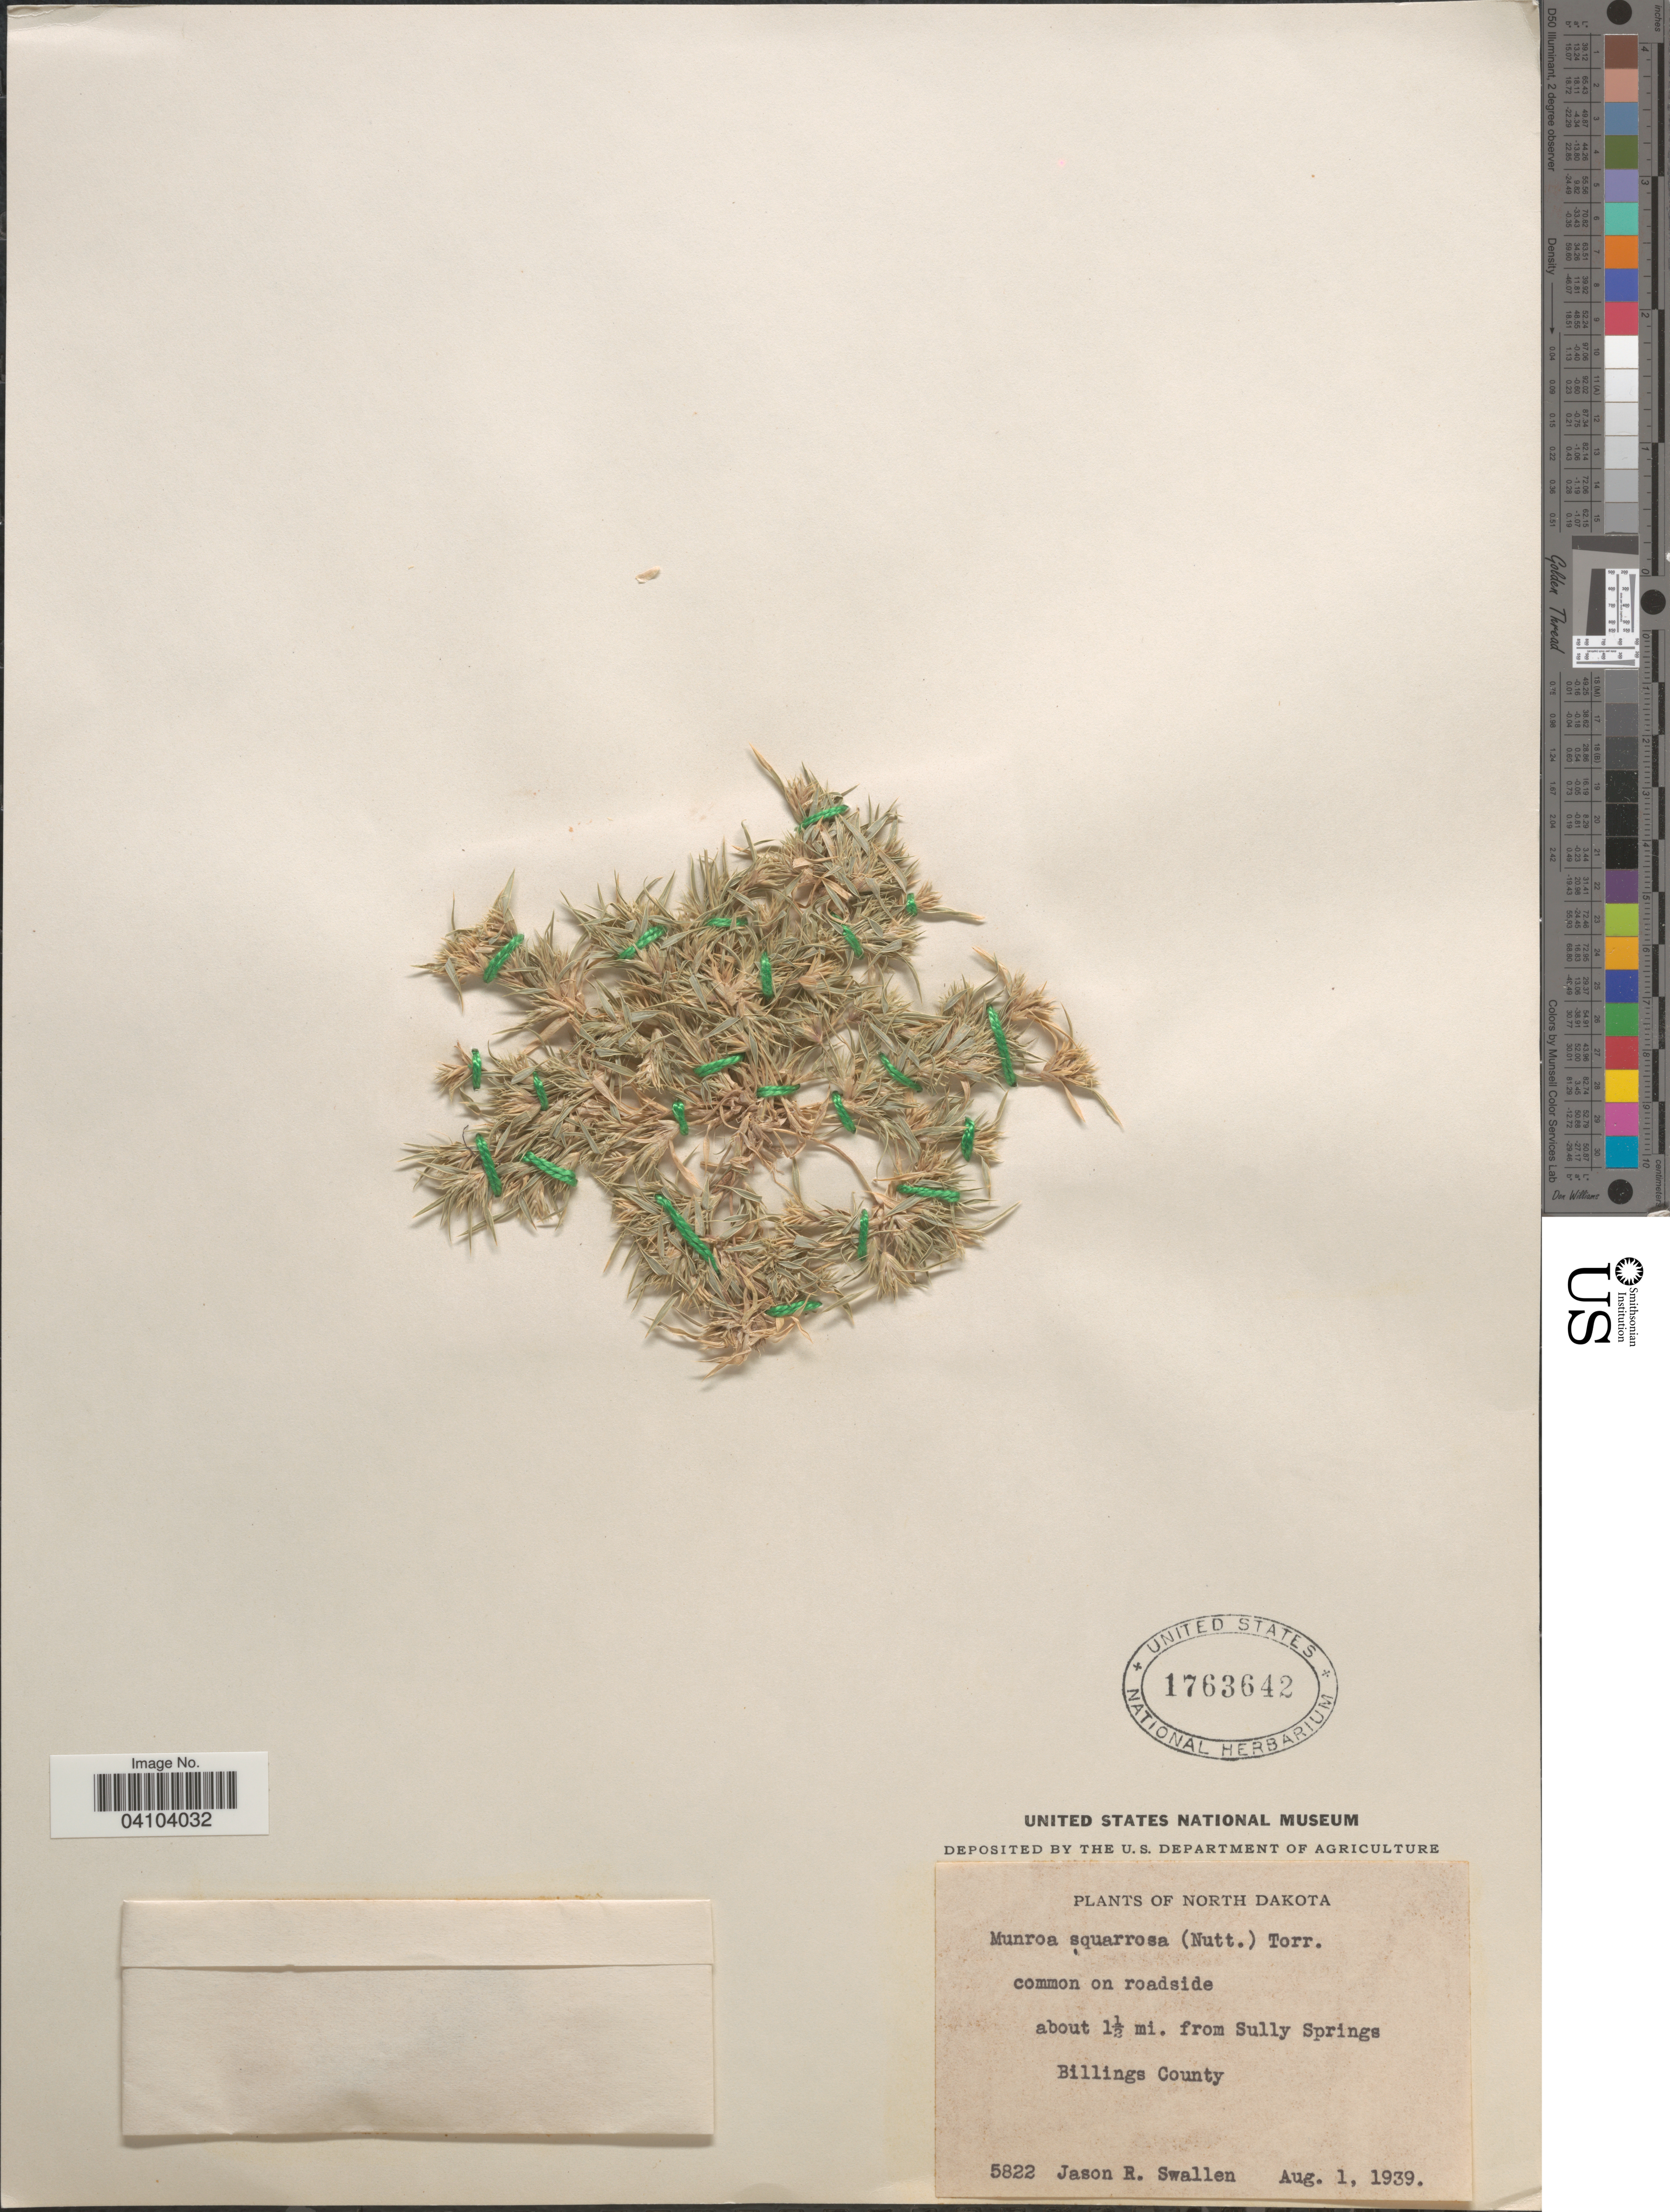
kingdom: Plantae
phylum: Tracheophyta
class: Liliopsida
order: Poales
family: Poaceae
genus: Munroa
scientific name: Munroa squarrosa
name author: (Nutt.) Torr.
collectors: J. R. Swallen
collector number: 5822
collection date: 1939-08-01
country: United States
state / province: North Dakota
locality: About 1½ mi. from Sully Springs. Billings County.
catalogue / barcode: US 1763642